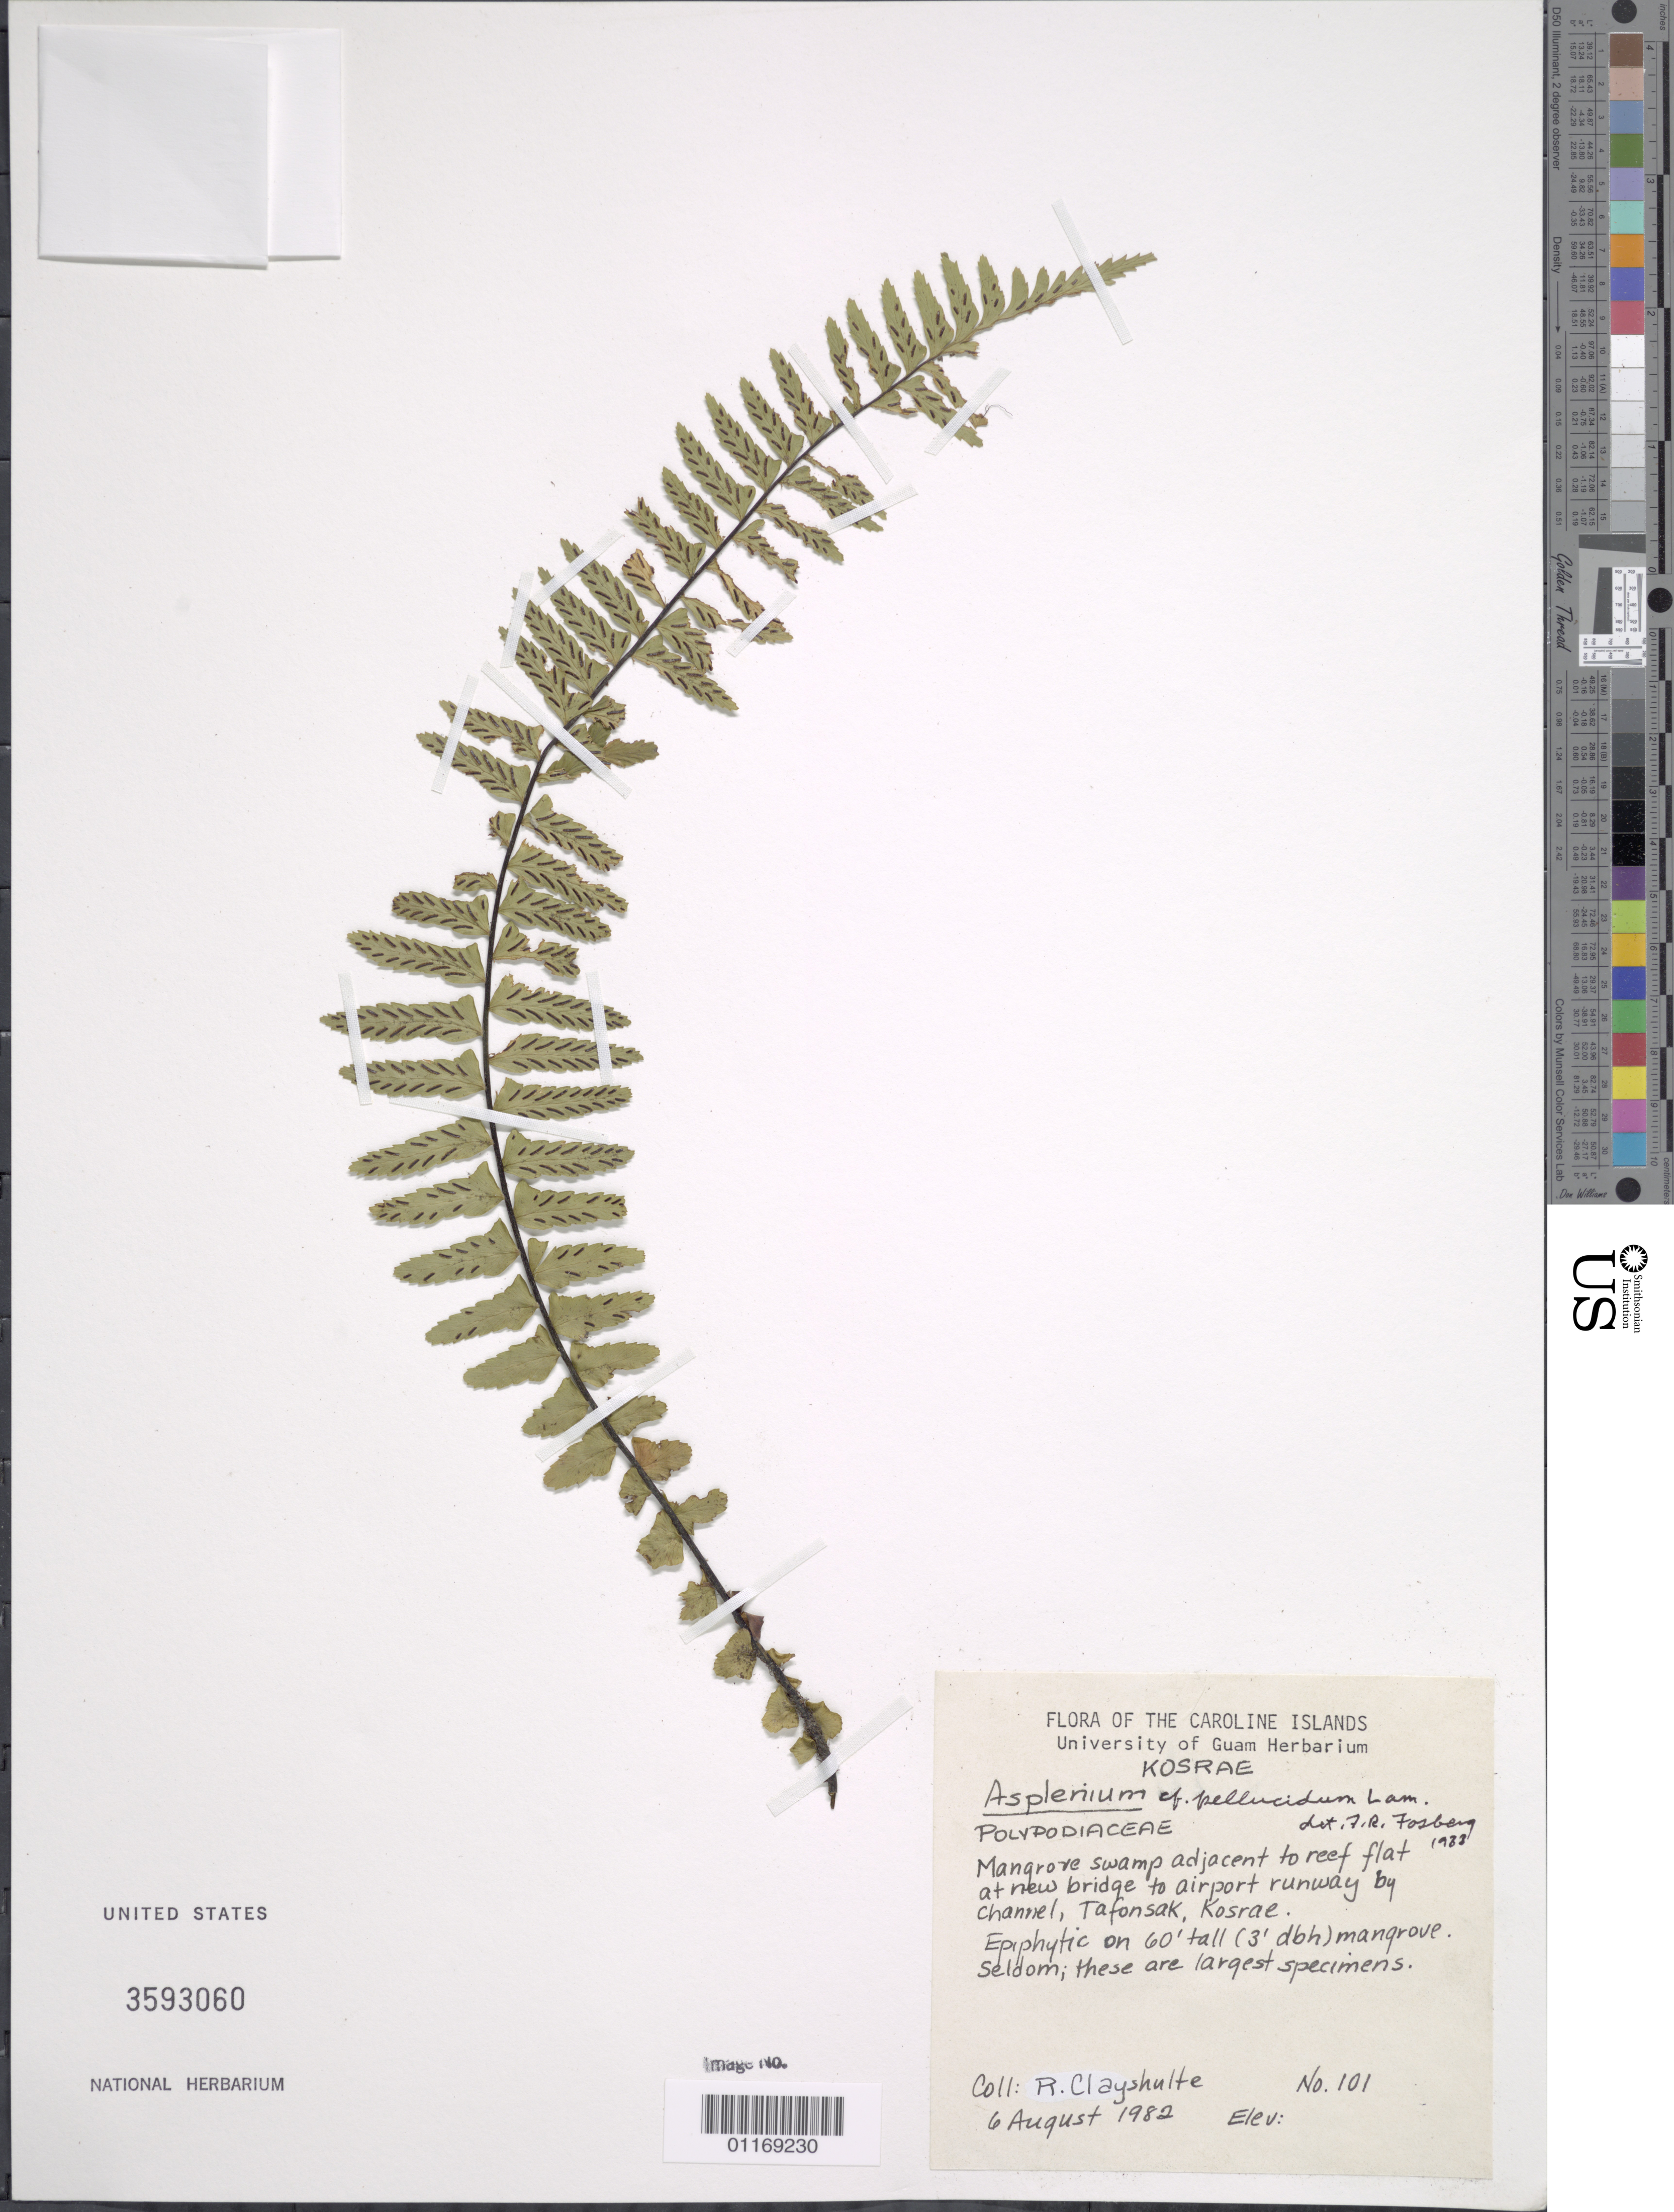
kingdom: Plantae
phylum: Tracheophyta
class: Polypodiopsida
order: Polypodiales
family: Aspleniaceae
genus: Asplenium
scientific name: Asplenium pellucidum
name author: Lam.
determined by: Fosberg, F. R.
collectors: R. Clayshulte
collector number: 101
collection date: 1982-08-06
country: Micronesia, Federated States of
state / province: Kosrae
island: Kosrae [Kusaie]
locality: Adjacent to reef flat at new bridge to airport runway by channel, Tafonsak.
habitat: Mangrove swamp.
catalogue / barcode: US 3593060